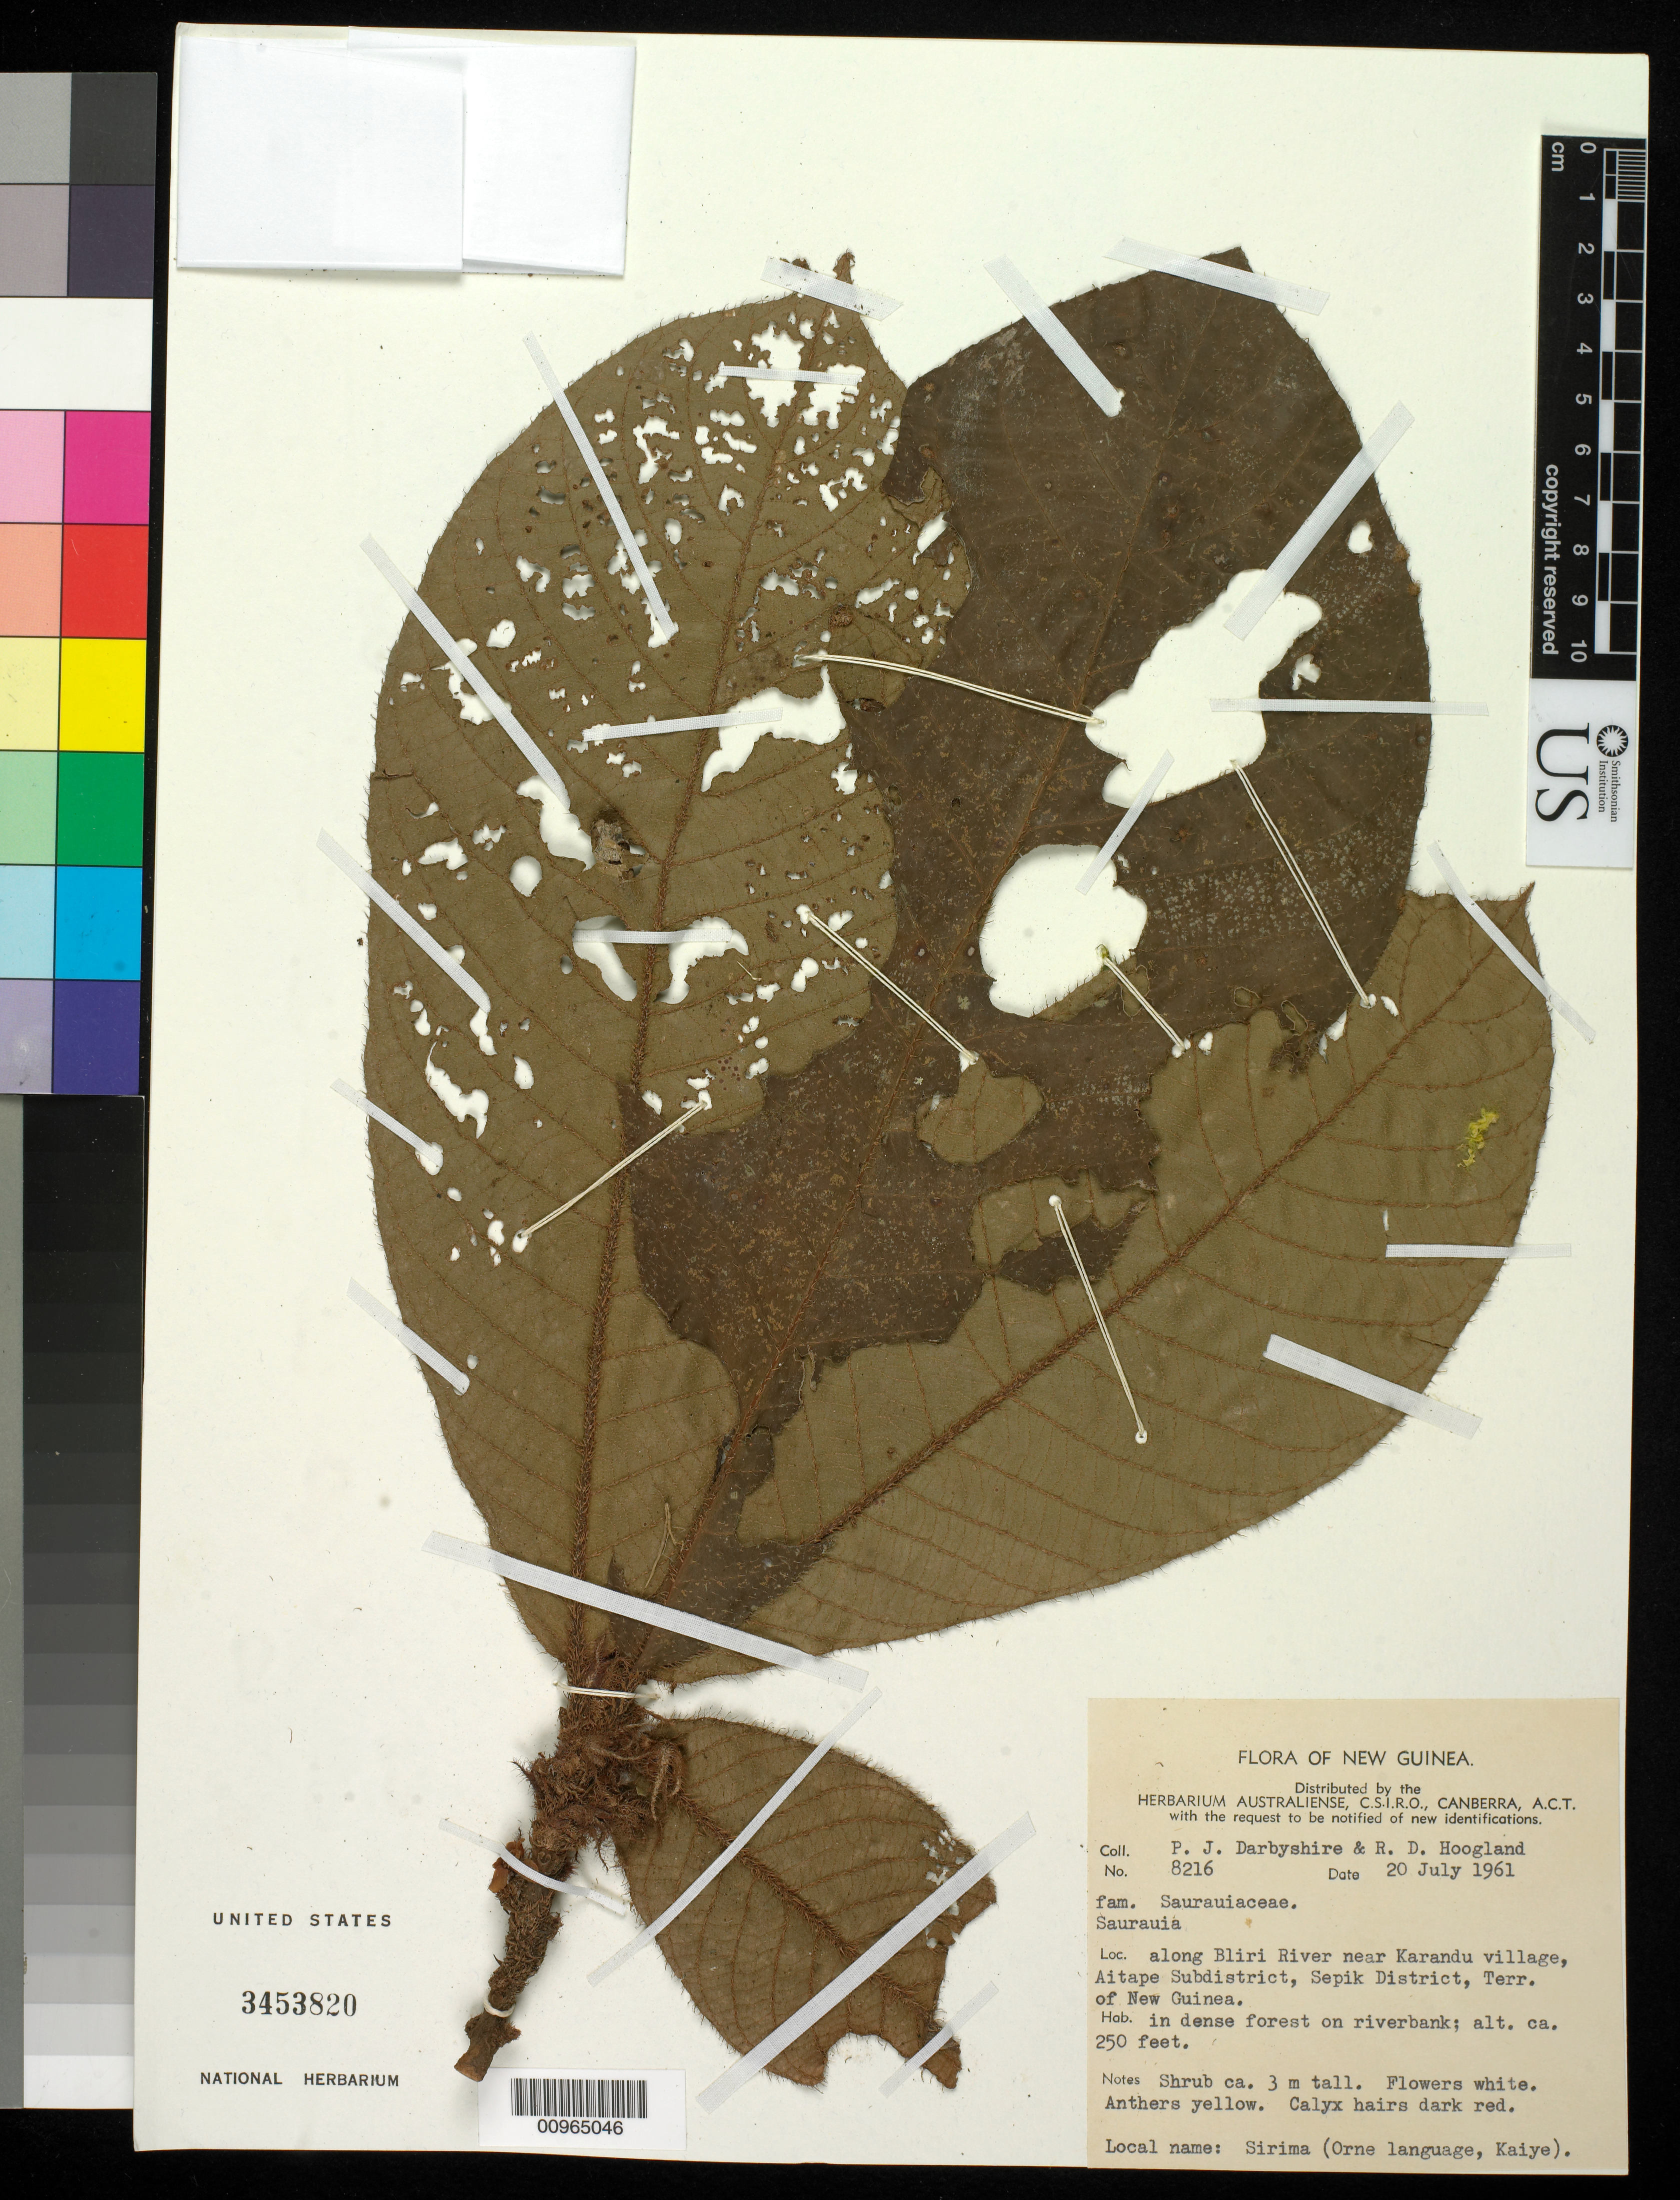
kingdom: Plantae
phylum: Tracheophyta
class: Magnoliopsida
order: Ericales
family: Actinidiaceae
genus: Saurauia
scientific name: Saurauia sp.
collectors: P. Darbyshire & R. D. Hoogland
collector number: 8216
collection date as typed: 20 Jul 1961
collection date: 1961-07-20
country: Papua New Guinea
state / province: Sandaun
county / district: Aitape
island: New Guinea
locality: Along Bliri river near Karandu village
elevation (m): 76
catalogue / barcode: US 3453820